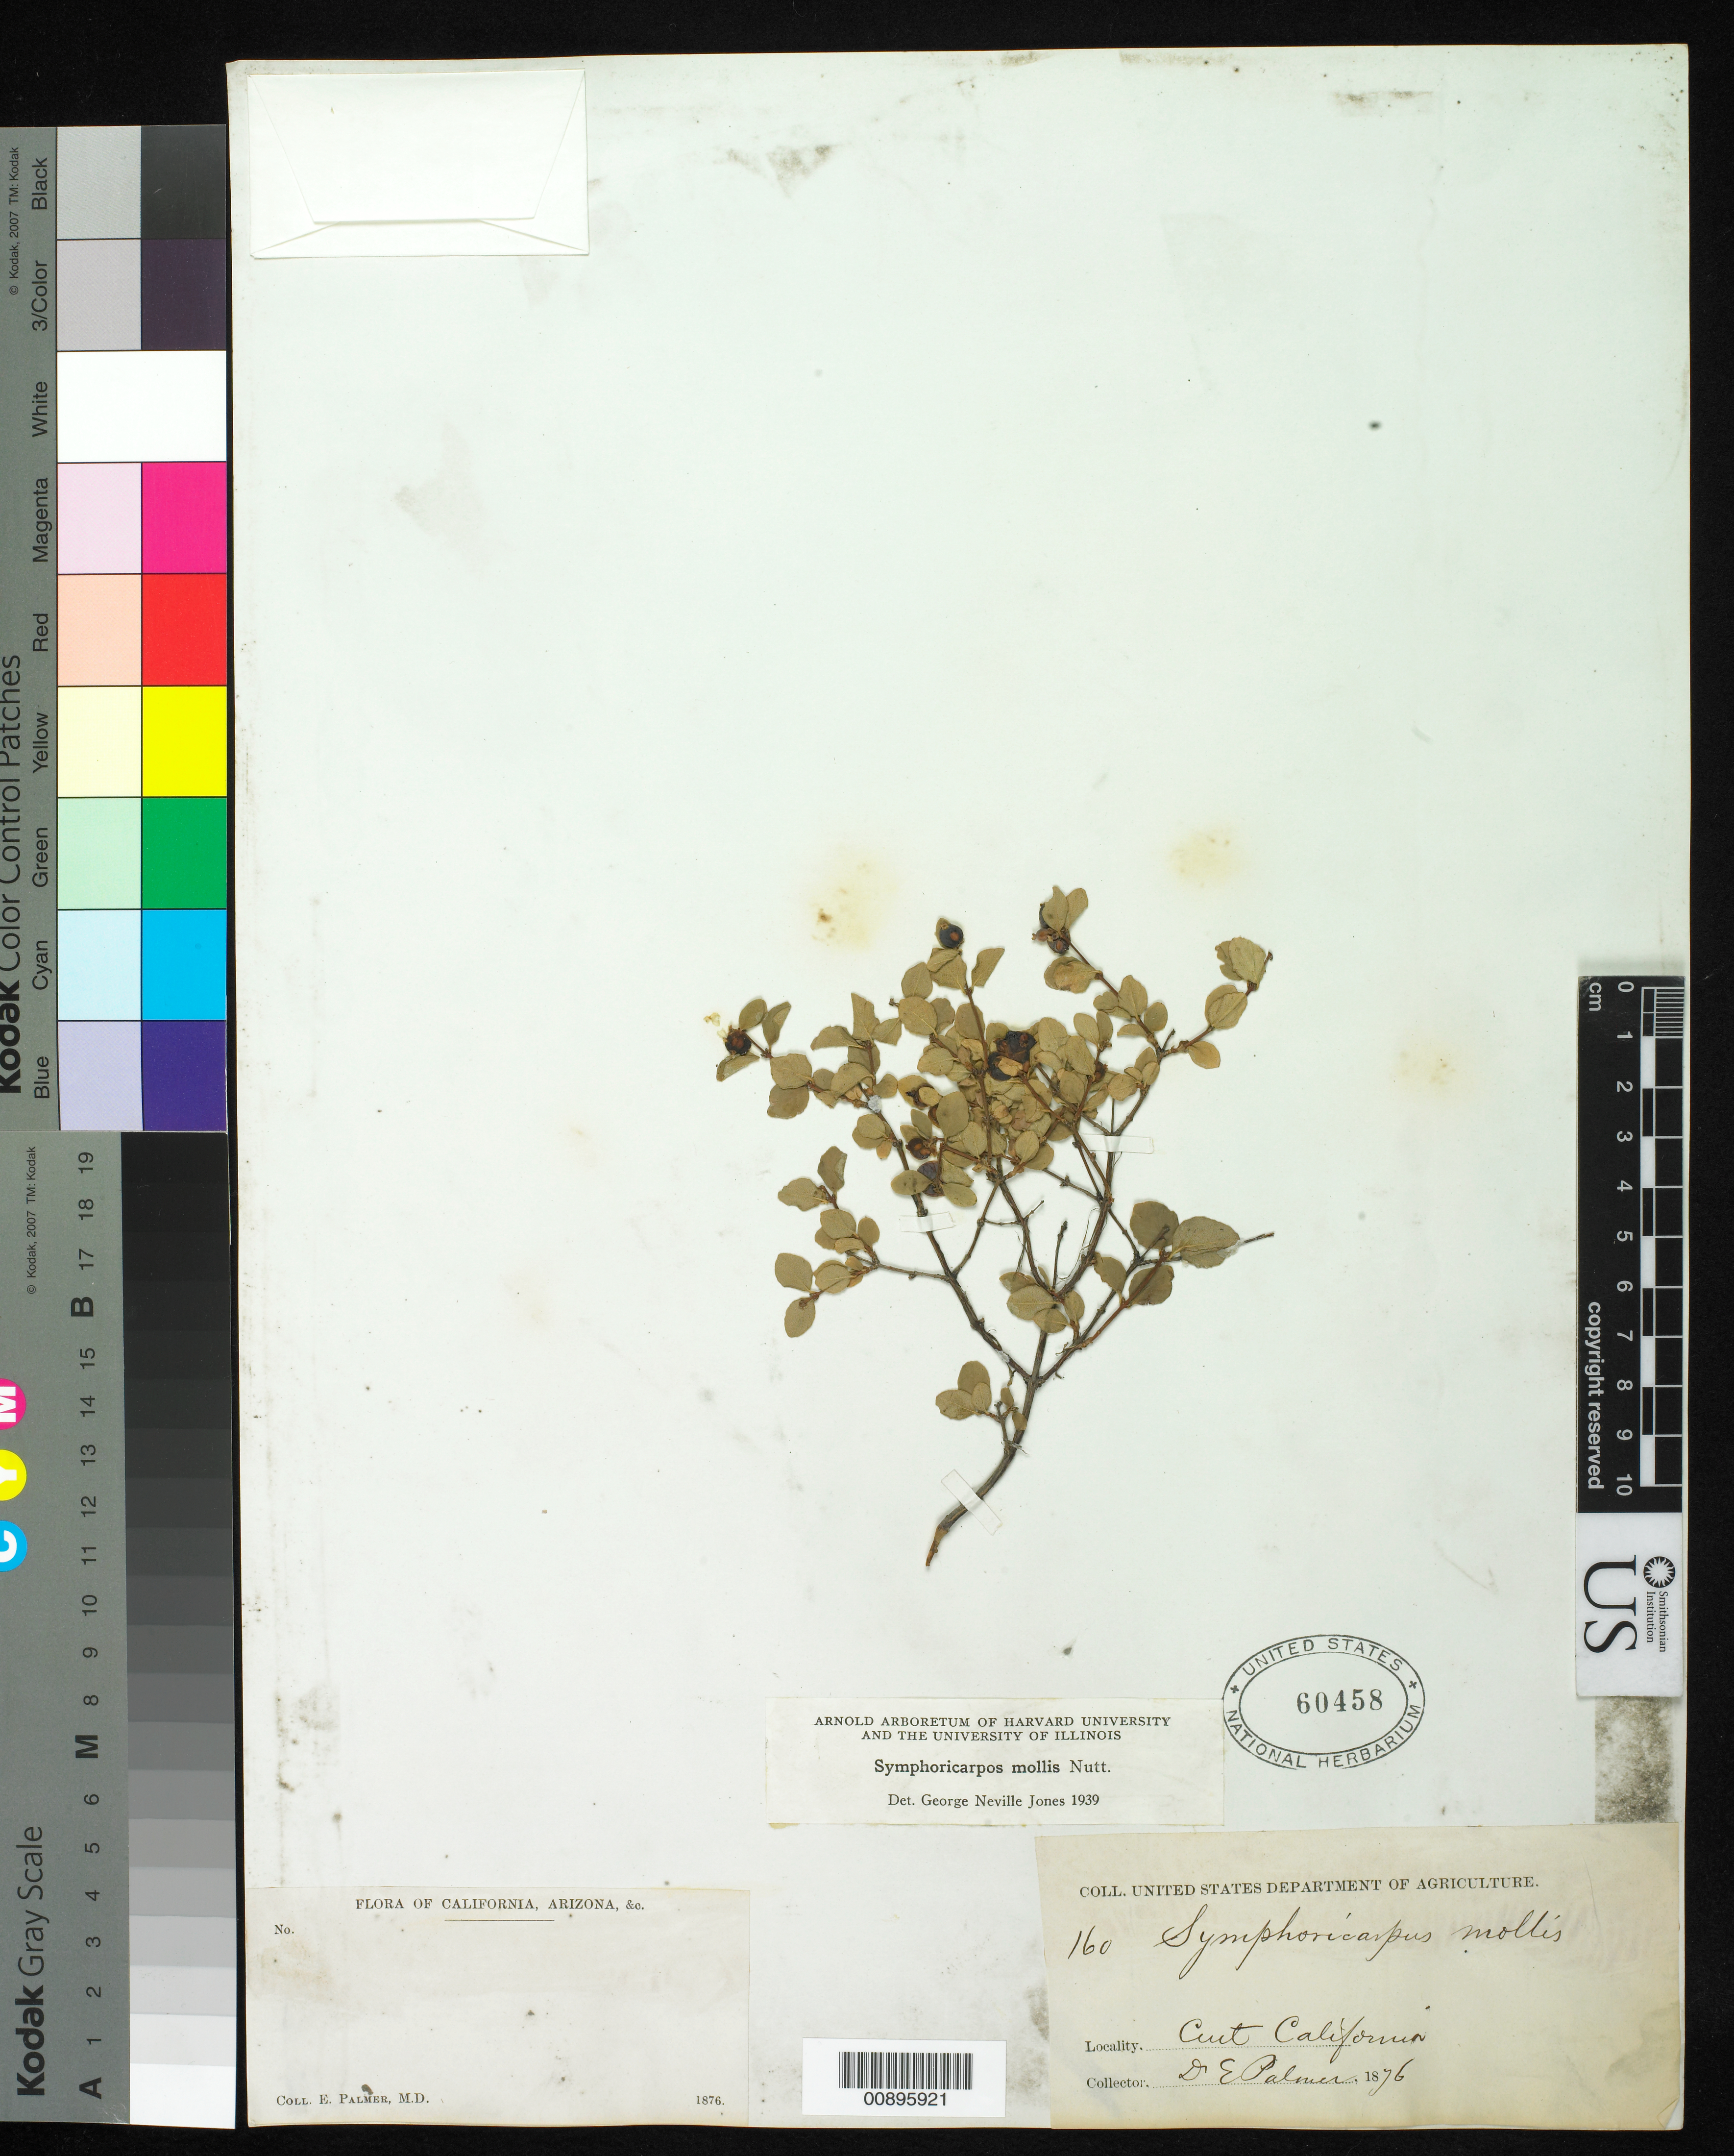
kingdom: Plantae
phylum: Tracheophyta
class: Magnoliopsida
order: Dipsacales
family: Caprifoliaceae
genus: Symphoricarpos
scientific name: Symphoricarpos mollis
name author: Nutt.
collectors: E. Palmer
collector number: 160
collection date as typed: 1876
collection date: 1876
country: United States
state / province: California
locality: Central California.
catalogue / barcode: US 60458